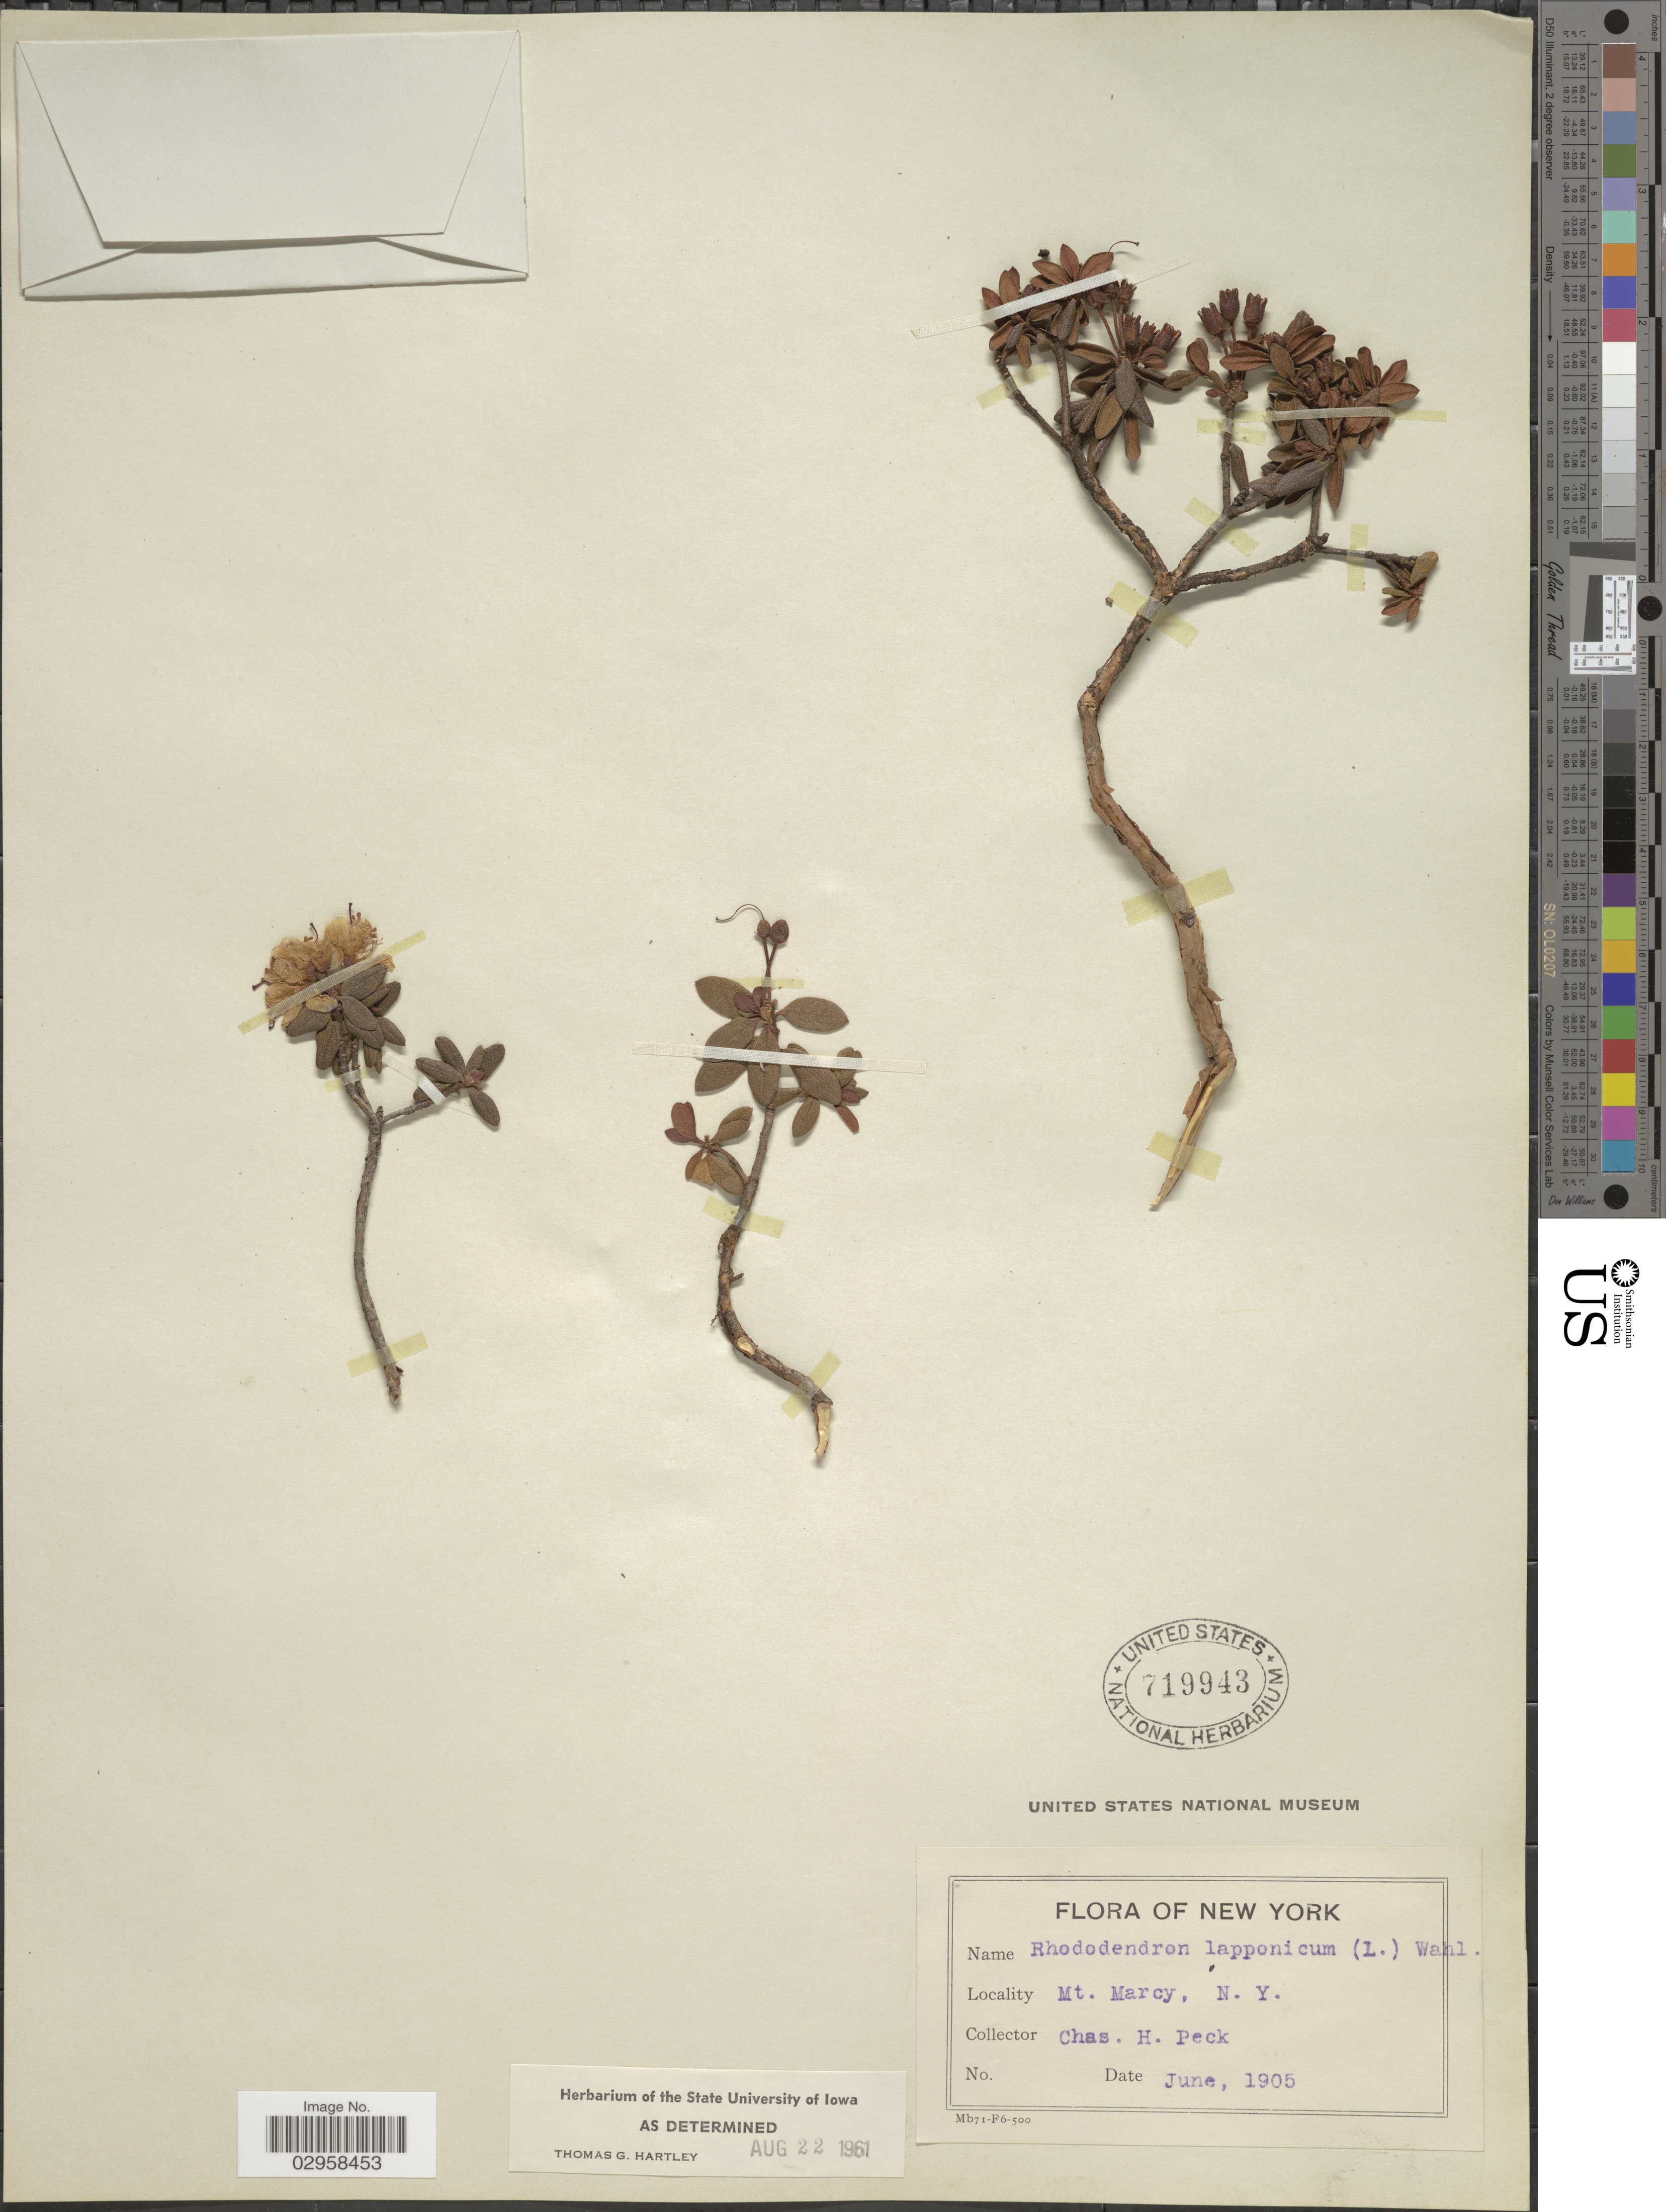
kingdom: Plantae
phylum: Tracheophyta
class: Magnoliopsida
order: Ericales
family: Ericaceae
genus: Rhododendron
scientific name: Rhododendron lapponicum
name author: (L.) Wahlenb.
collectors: C. H. Peck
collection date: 1905-06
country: United States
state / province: New York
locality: Mt. Marcy, N. Y.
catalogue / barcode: US 719943